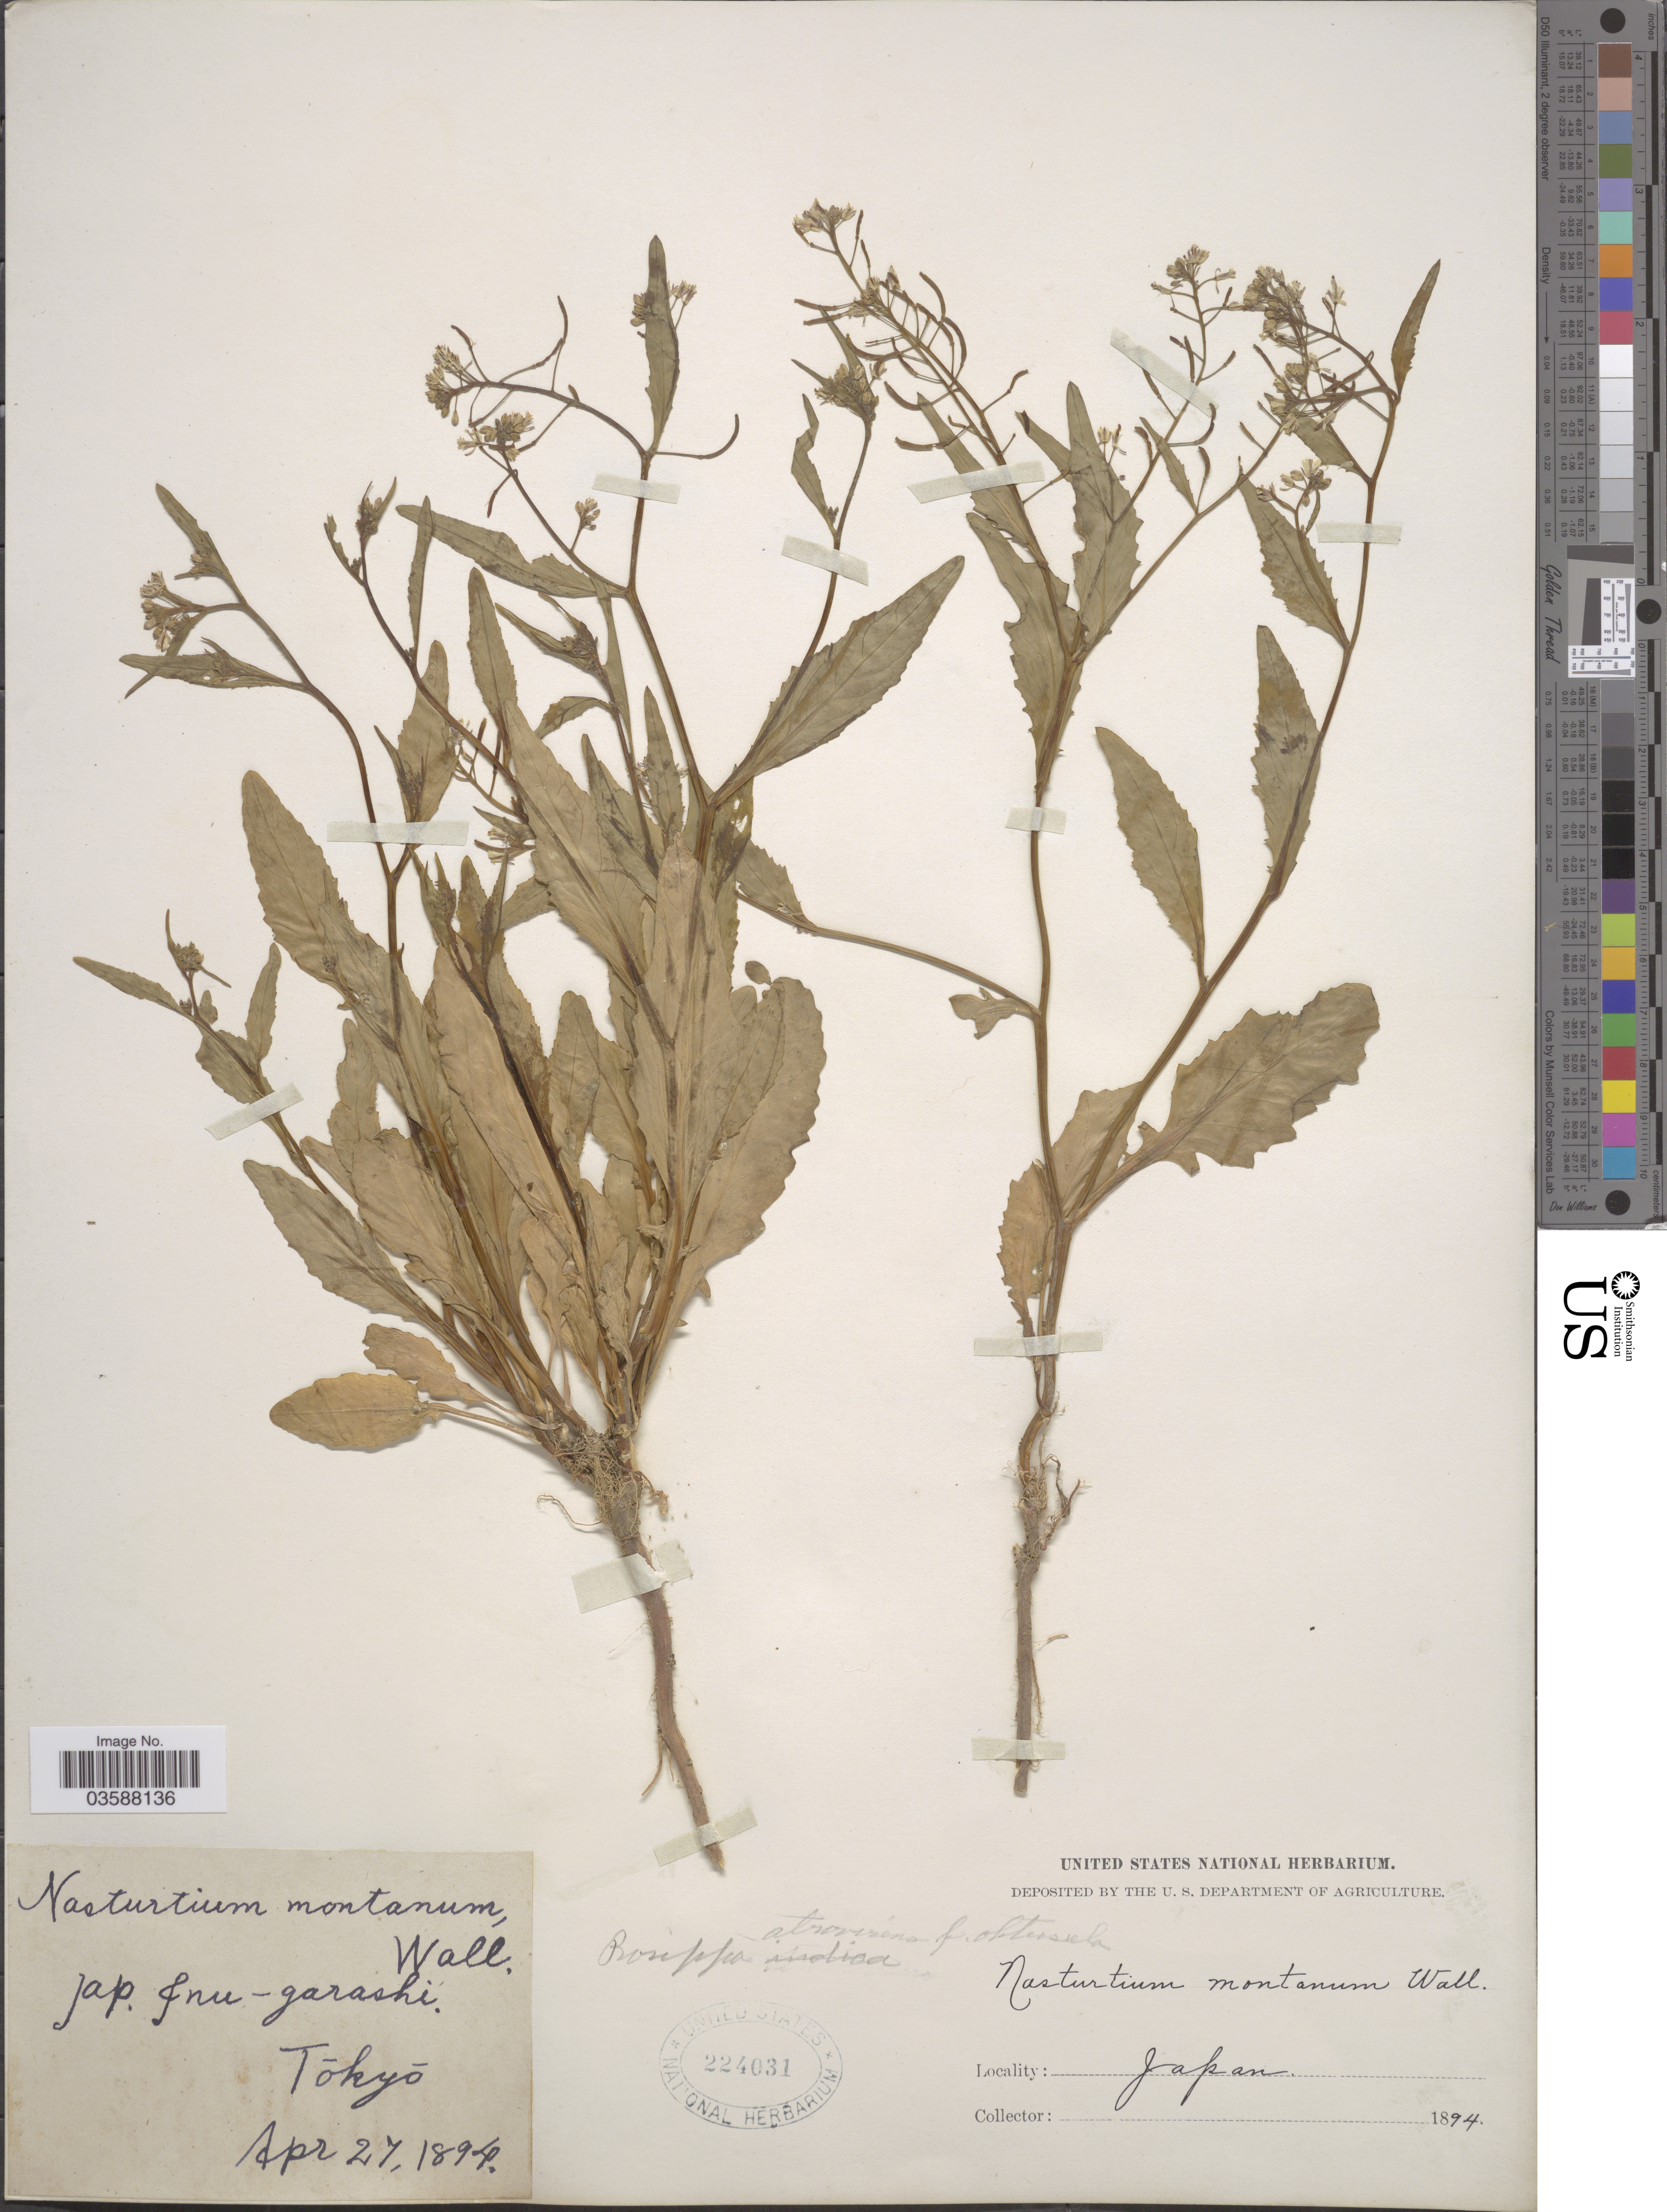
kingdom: Plantae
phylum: Tracheophyta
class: Magnoliopsida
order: Brassicales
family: Brassicaceae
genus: Rorippa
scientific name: Rorippa indica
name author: (L.) Hiern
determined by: Strong, M. T., (US), Smithsonian Institution - National Museum of Natural History (UNITED STATES)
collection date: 1894-04-27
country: Japan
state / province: Tokyo, Federal City of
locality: Tōkyō.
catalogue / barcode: US 224031